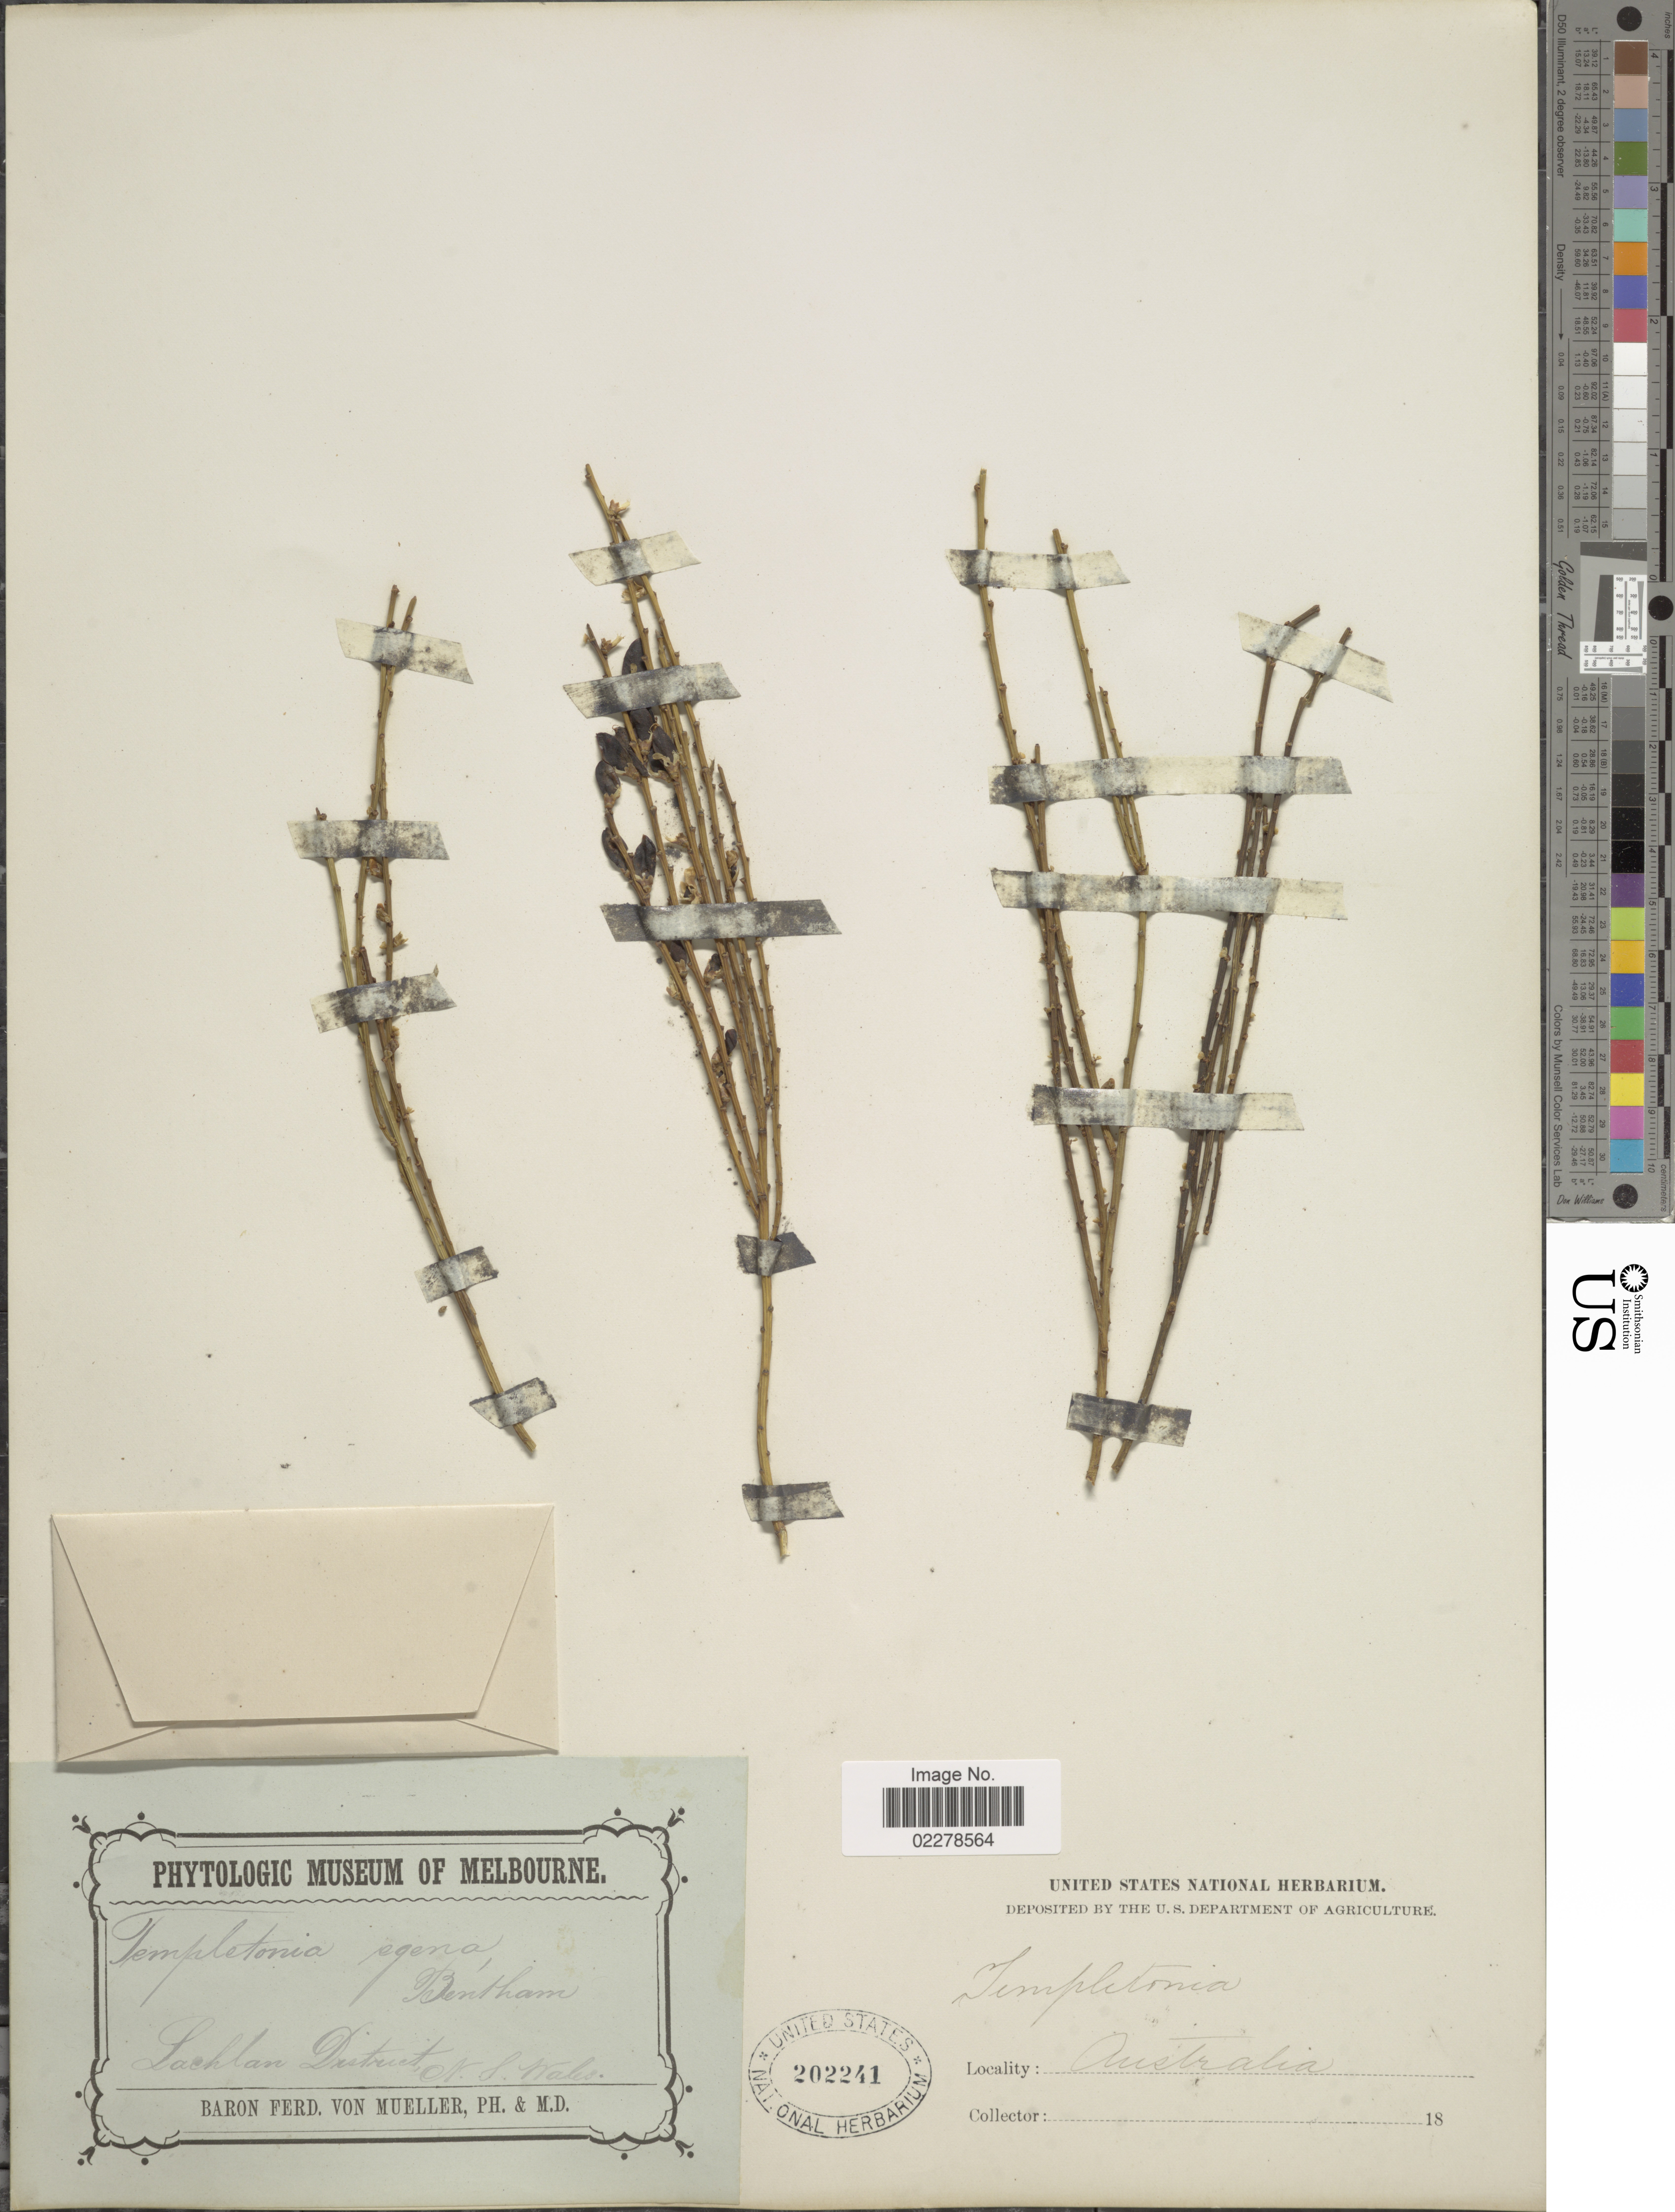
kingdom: Plantae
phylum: Tracheophyta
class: Magnoliopsida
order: Fabales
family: Fabaceae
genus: Templetonia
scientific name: Templetonia egena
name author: Benth.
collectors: F. von Mueller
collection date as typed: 18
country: Australia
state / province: New South Wales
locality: Lachlan District. N. S. Wales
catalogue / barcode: US 202241